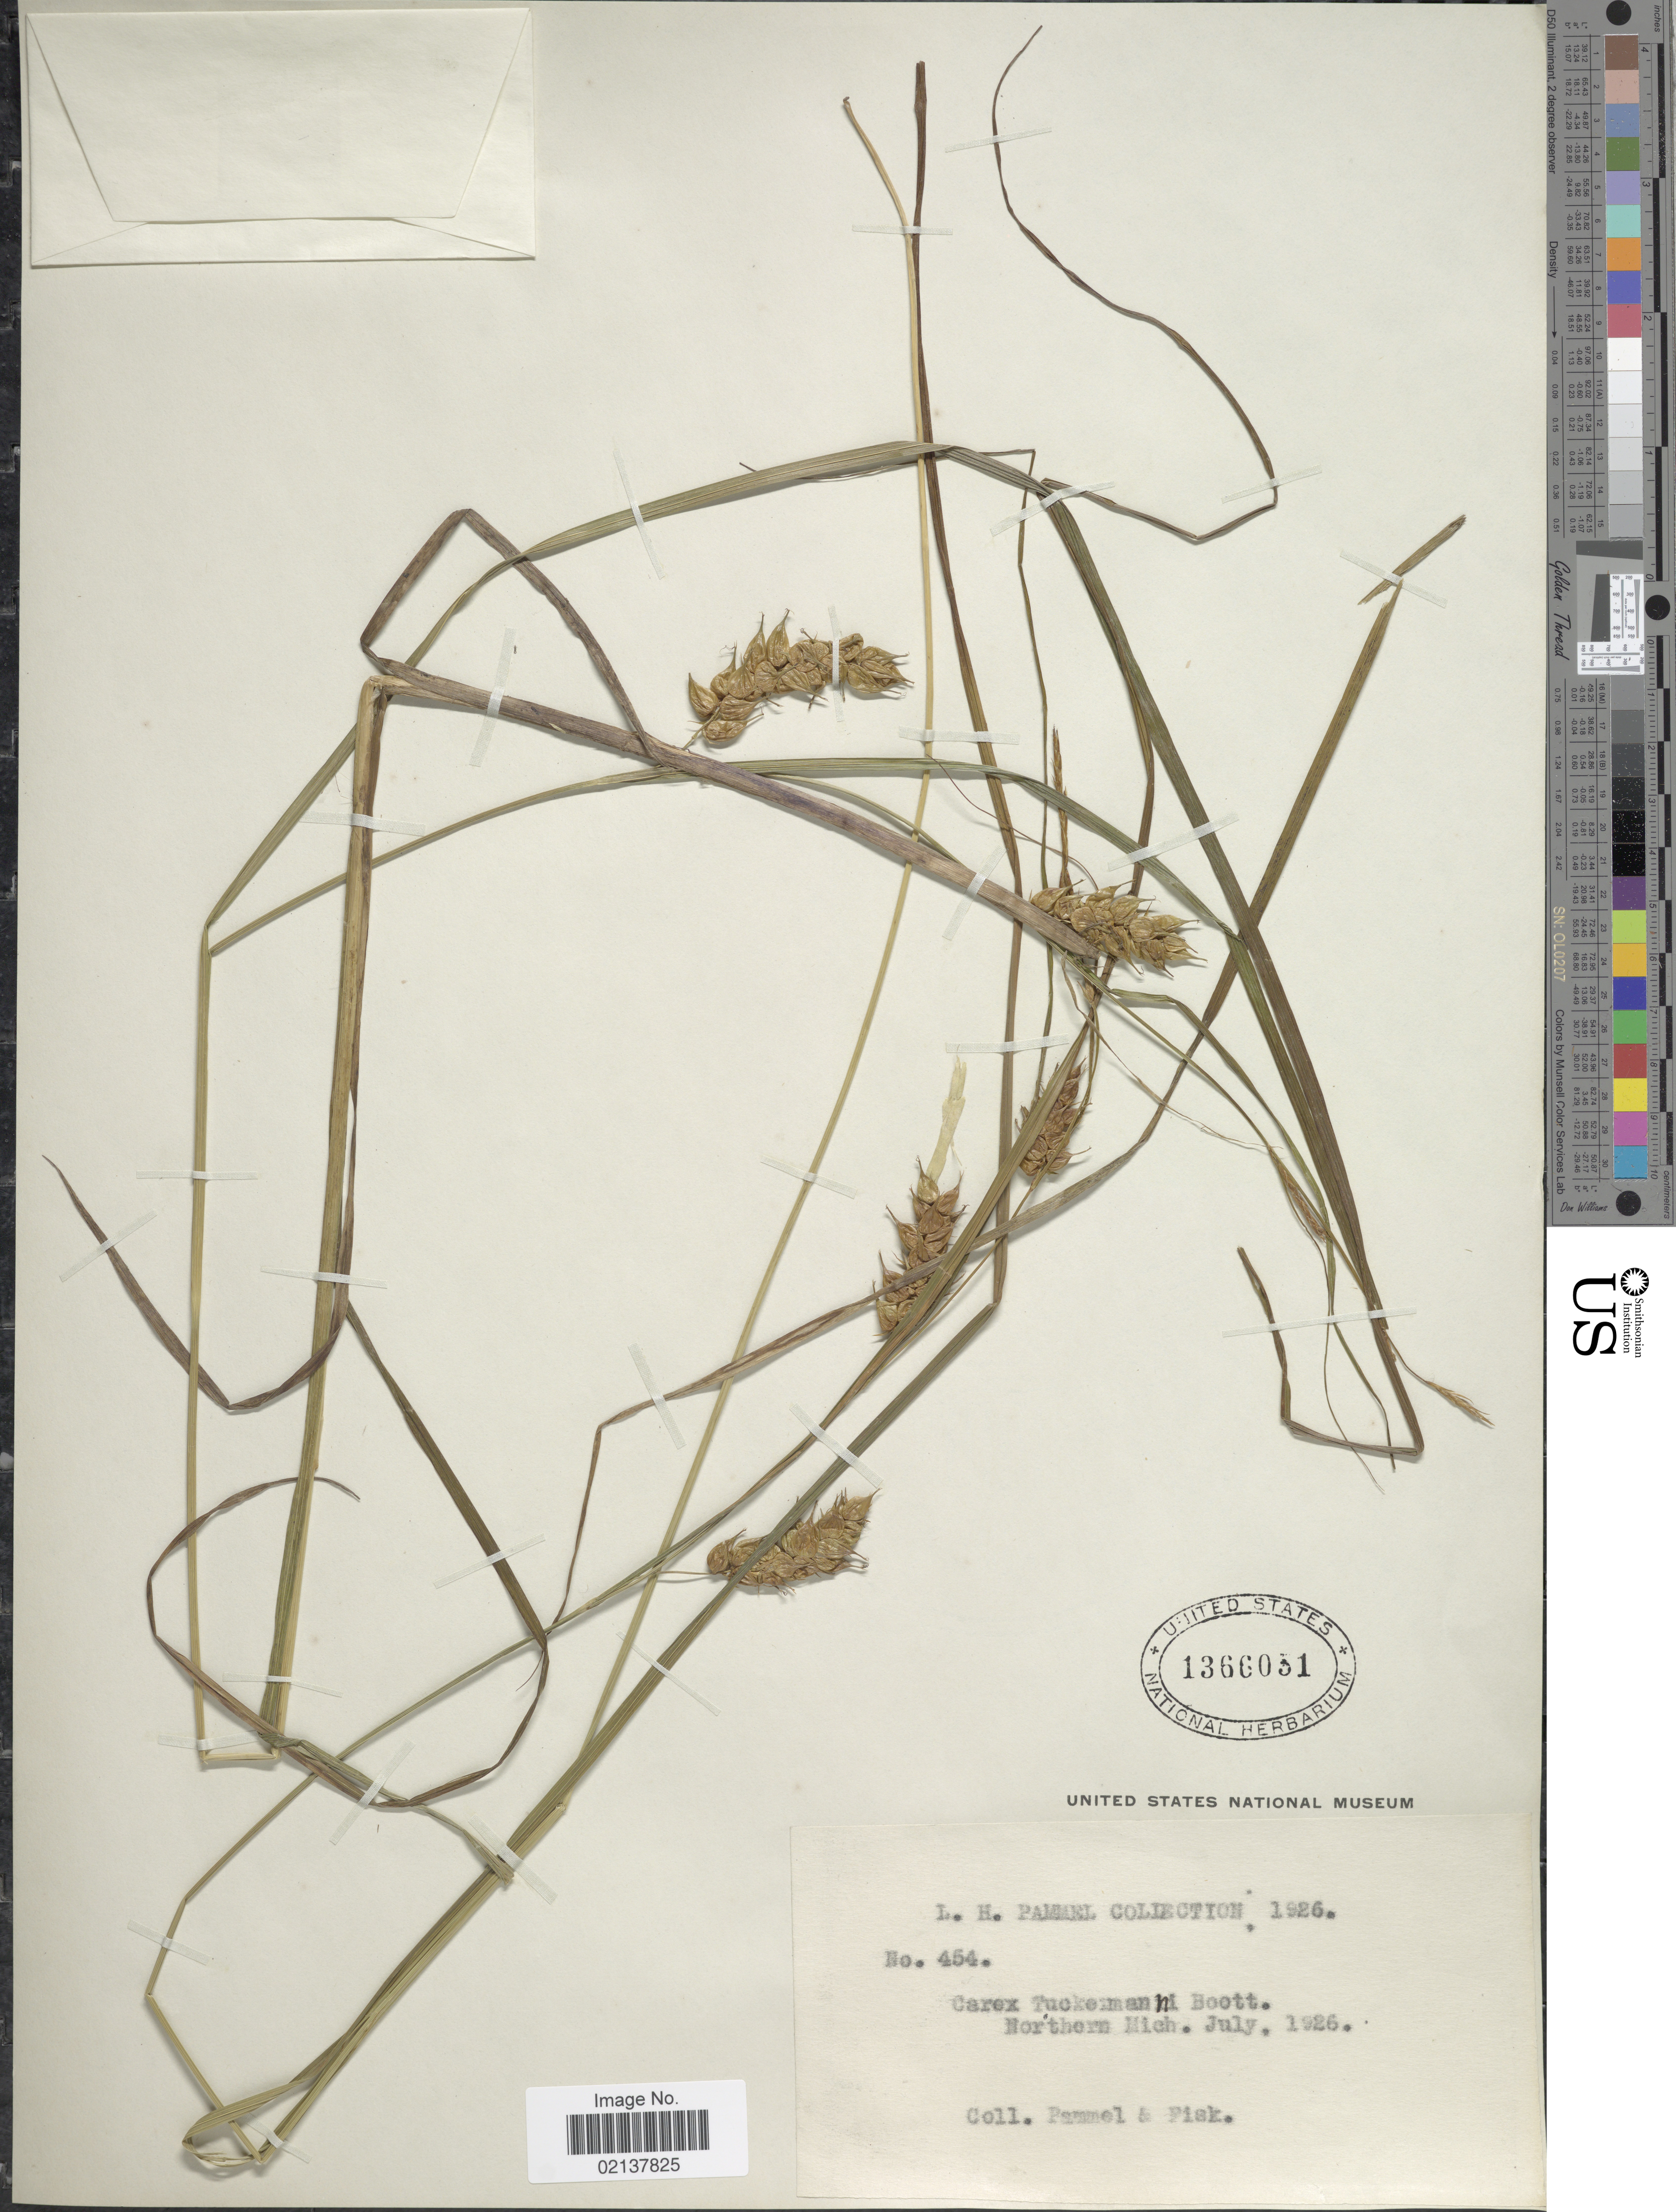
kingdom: Plantae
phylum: Tracheophyta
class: Liliopsida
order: Poales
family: Cyperaceae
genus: Carex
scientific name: Carex tuckermanii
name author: Boott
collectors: L. Pammel & -. Fisk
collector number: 454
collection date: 1926-07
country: United States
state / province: Michigan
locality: Northern Mich.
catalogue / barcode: US 1366051